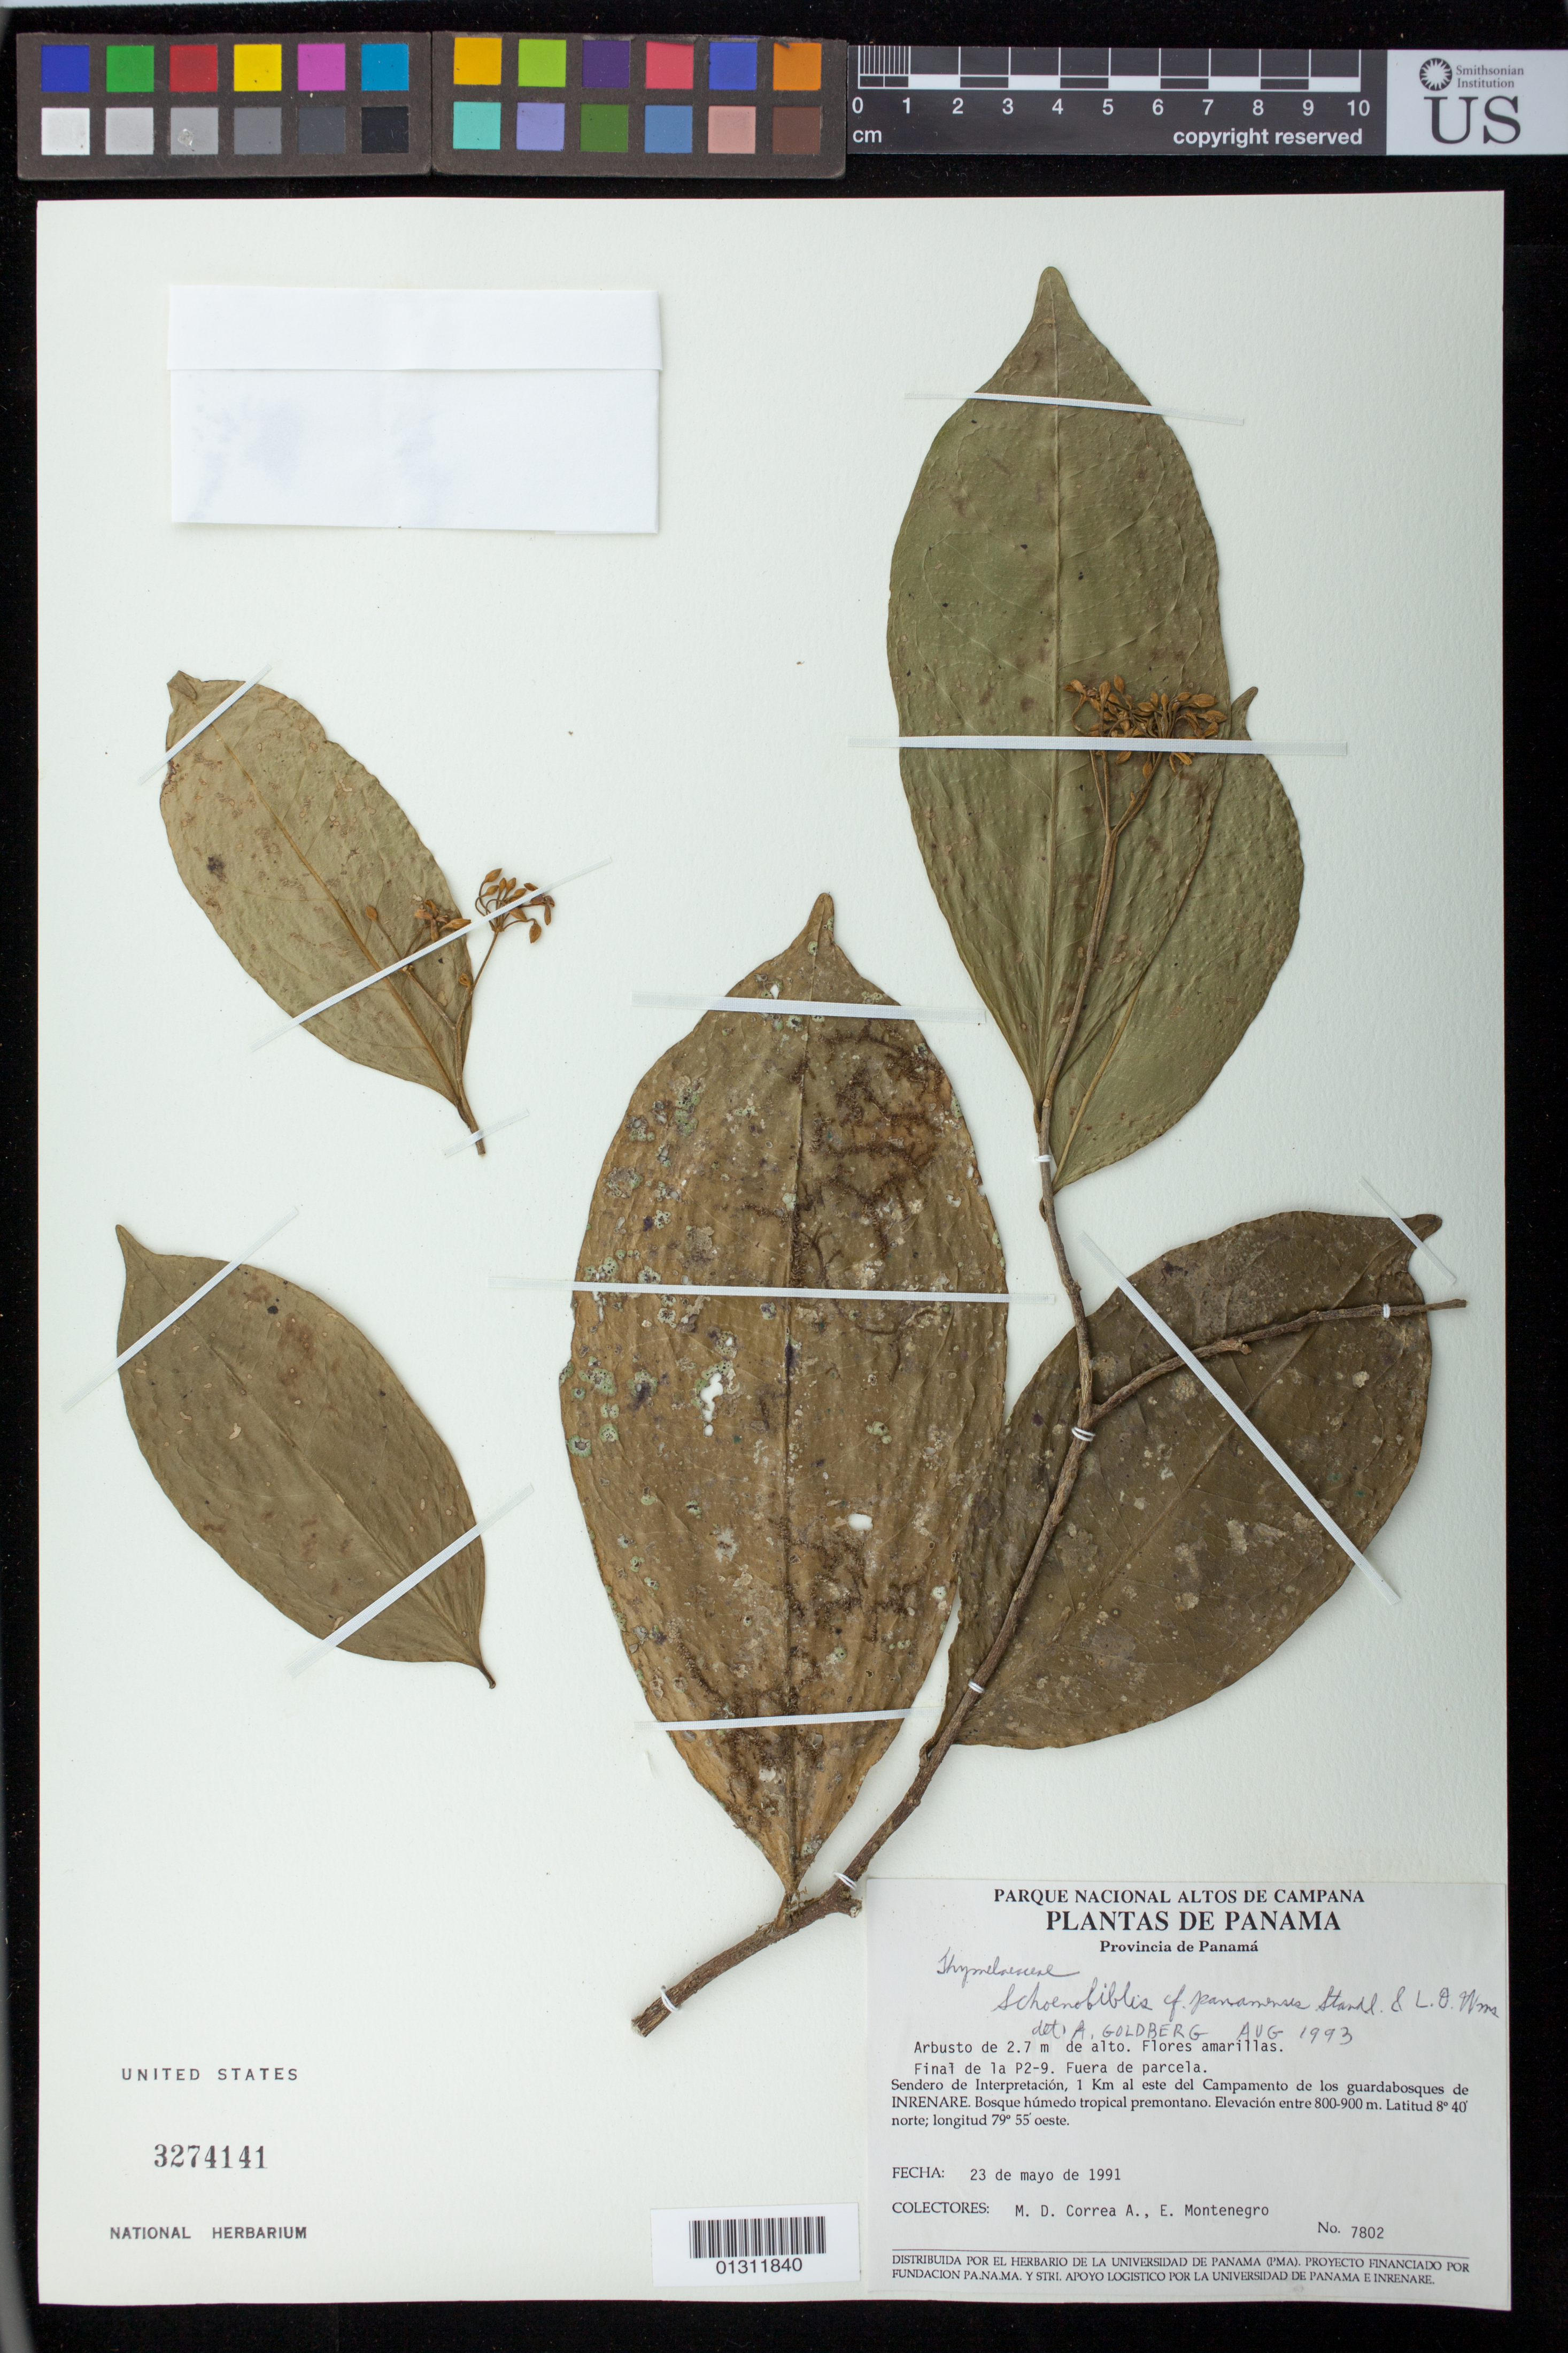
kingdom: Plantae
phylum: Tracheophyta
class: Magnoliopsida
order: Malvales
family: Thymelaeaceae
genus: Schoenobiblus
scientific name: Schoenobiblus panamensis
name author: Standl. & L.O. Williams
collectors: M. Correa & E. Montenegro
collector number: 7802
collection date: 1991-05-23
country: Panama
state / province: Panamá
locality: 1 km al este del Campamento de los guardobosques de Inrenare.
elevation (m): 800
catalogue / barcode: US 3274141